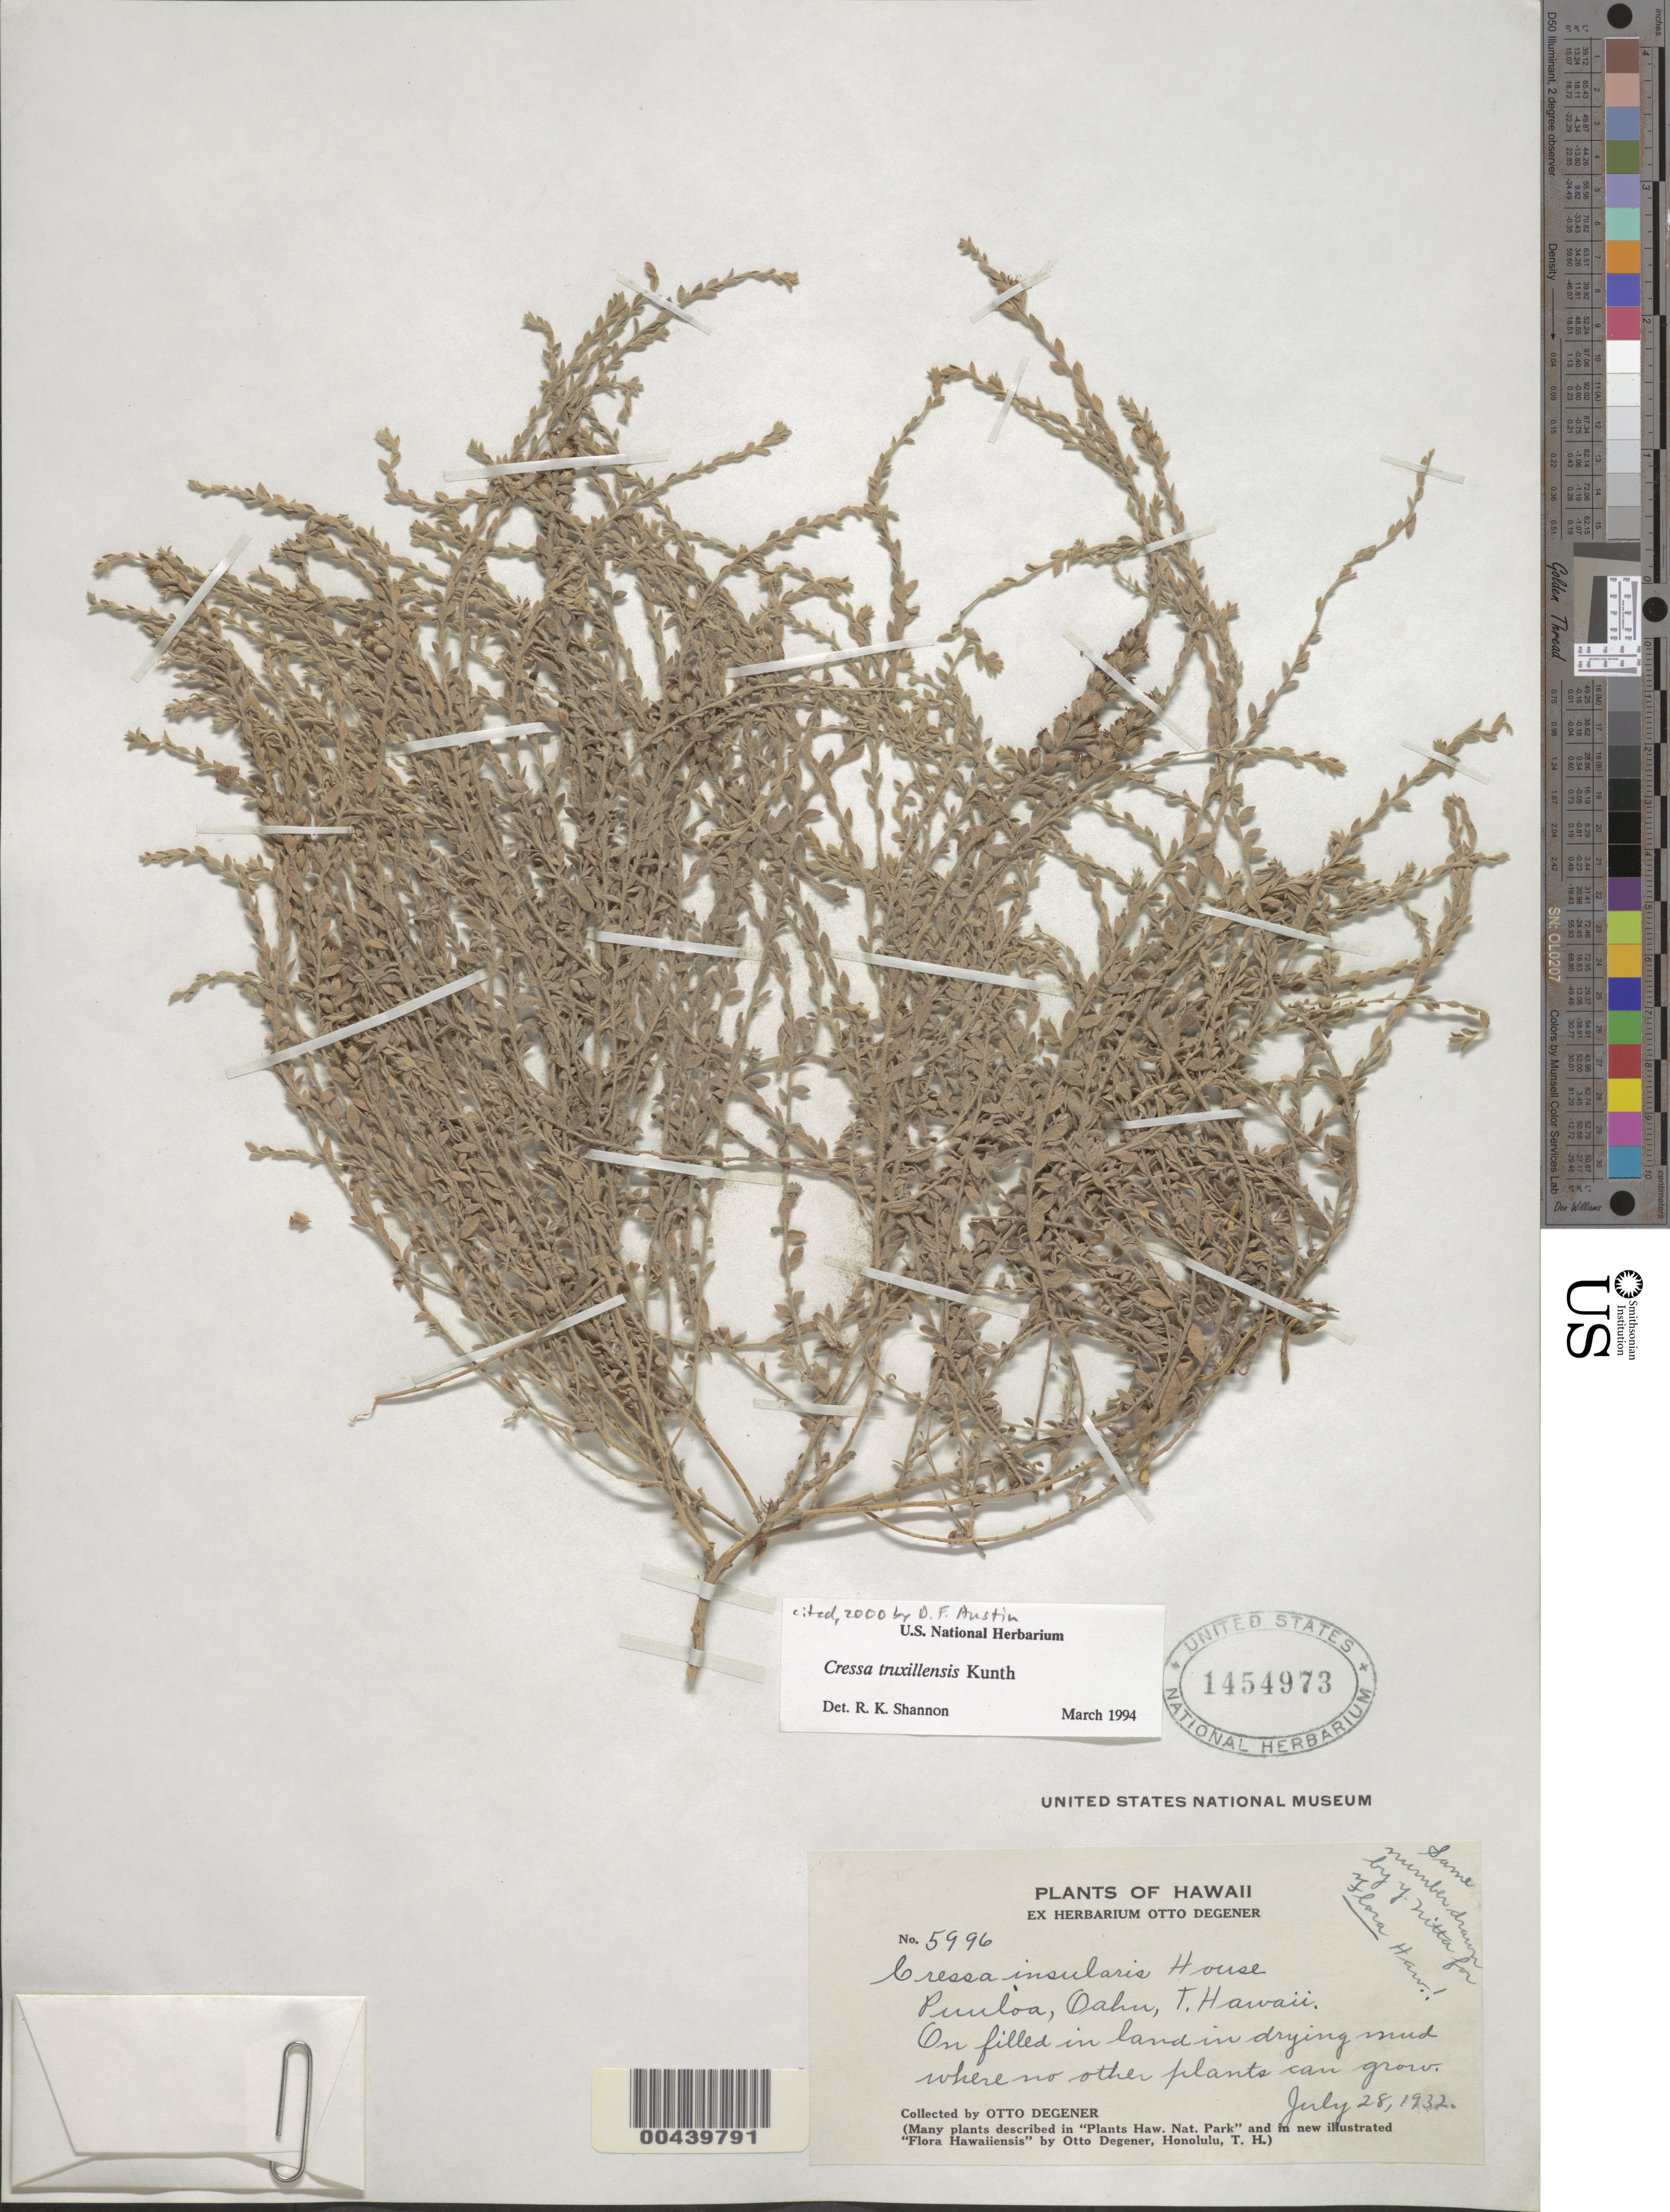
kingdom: Plantae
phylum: Tracheophyta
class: Magnoliopsida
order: Solanales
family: Convolvulaceae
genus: Cressa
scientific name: Cressa truxillensis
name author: Kunth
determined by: Shannon, R. K., (UNITED STATES)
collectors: O. Degener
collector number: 5996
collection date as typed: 28 Jul 1932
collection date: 1932-07-28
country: United States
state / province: Hawaii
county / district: Honolulu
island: Oahu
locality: Puuloa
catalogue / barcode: US 1454973